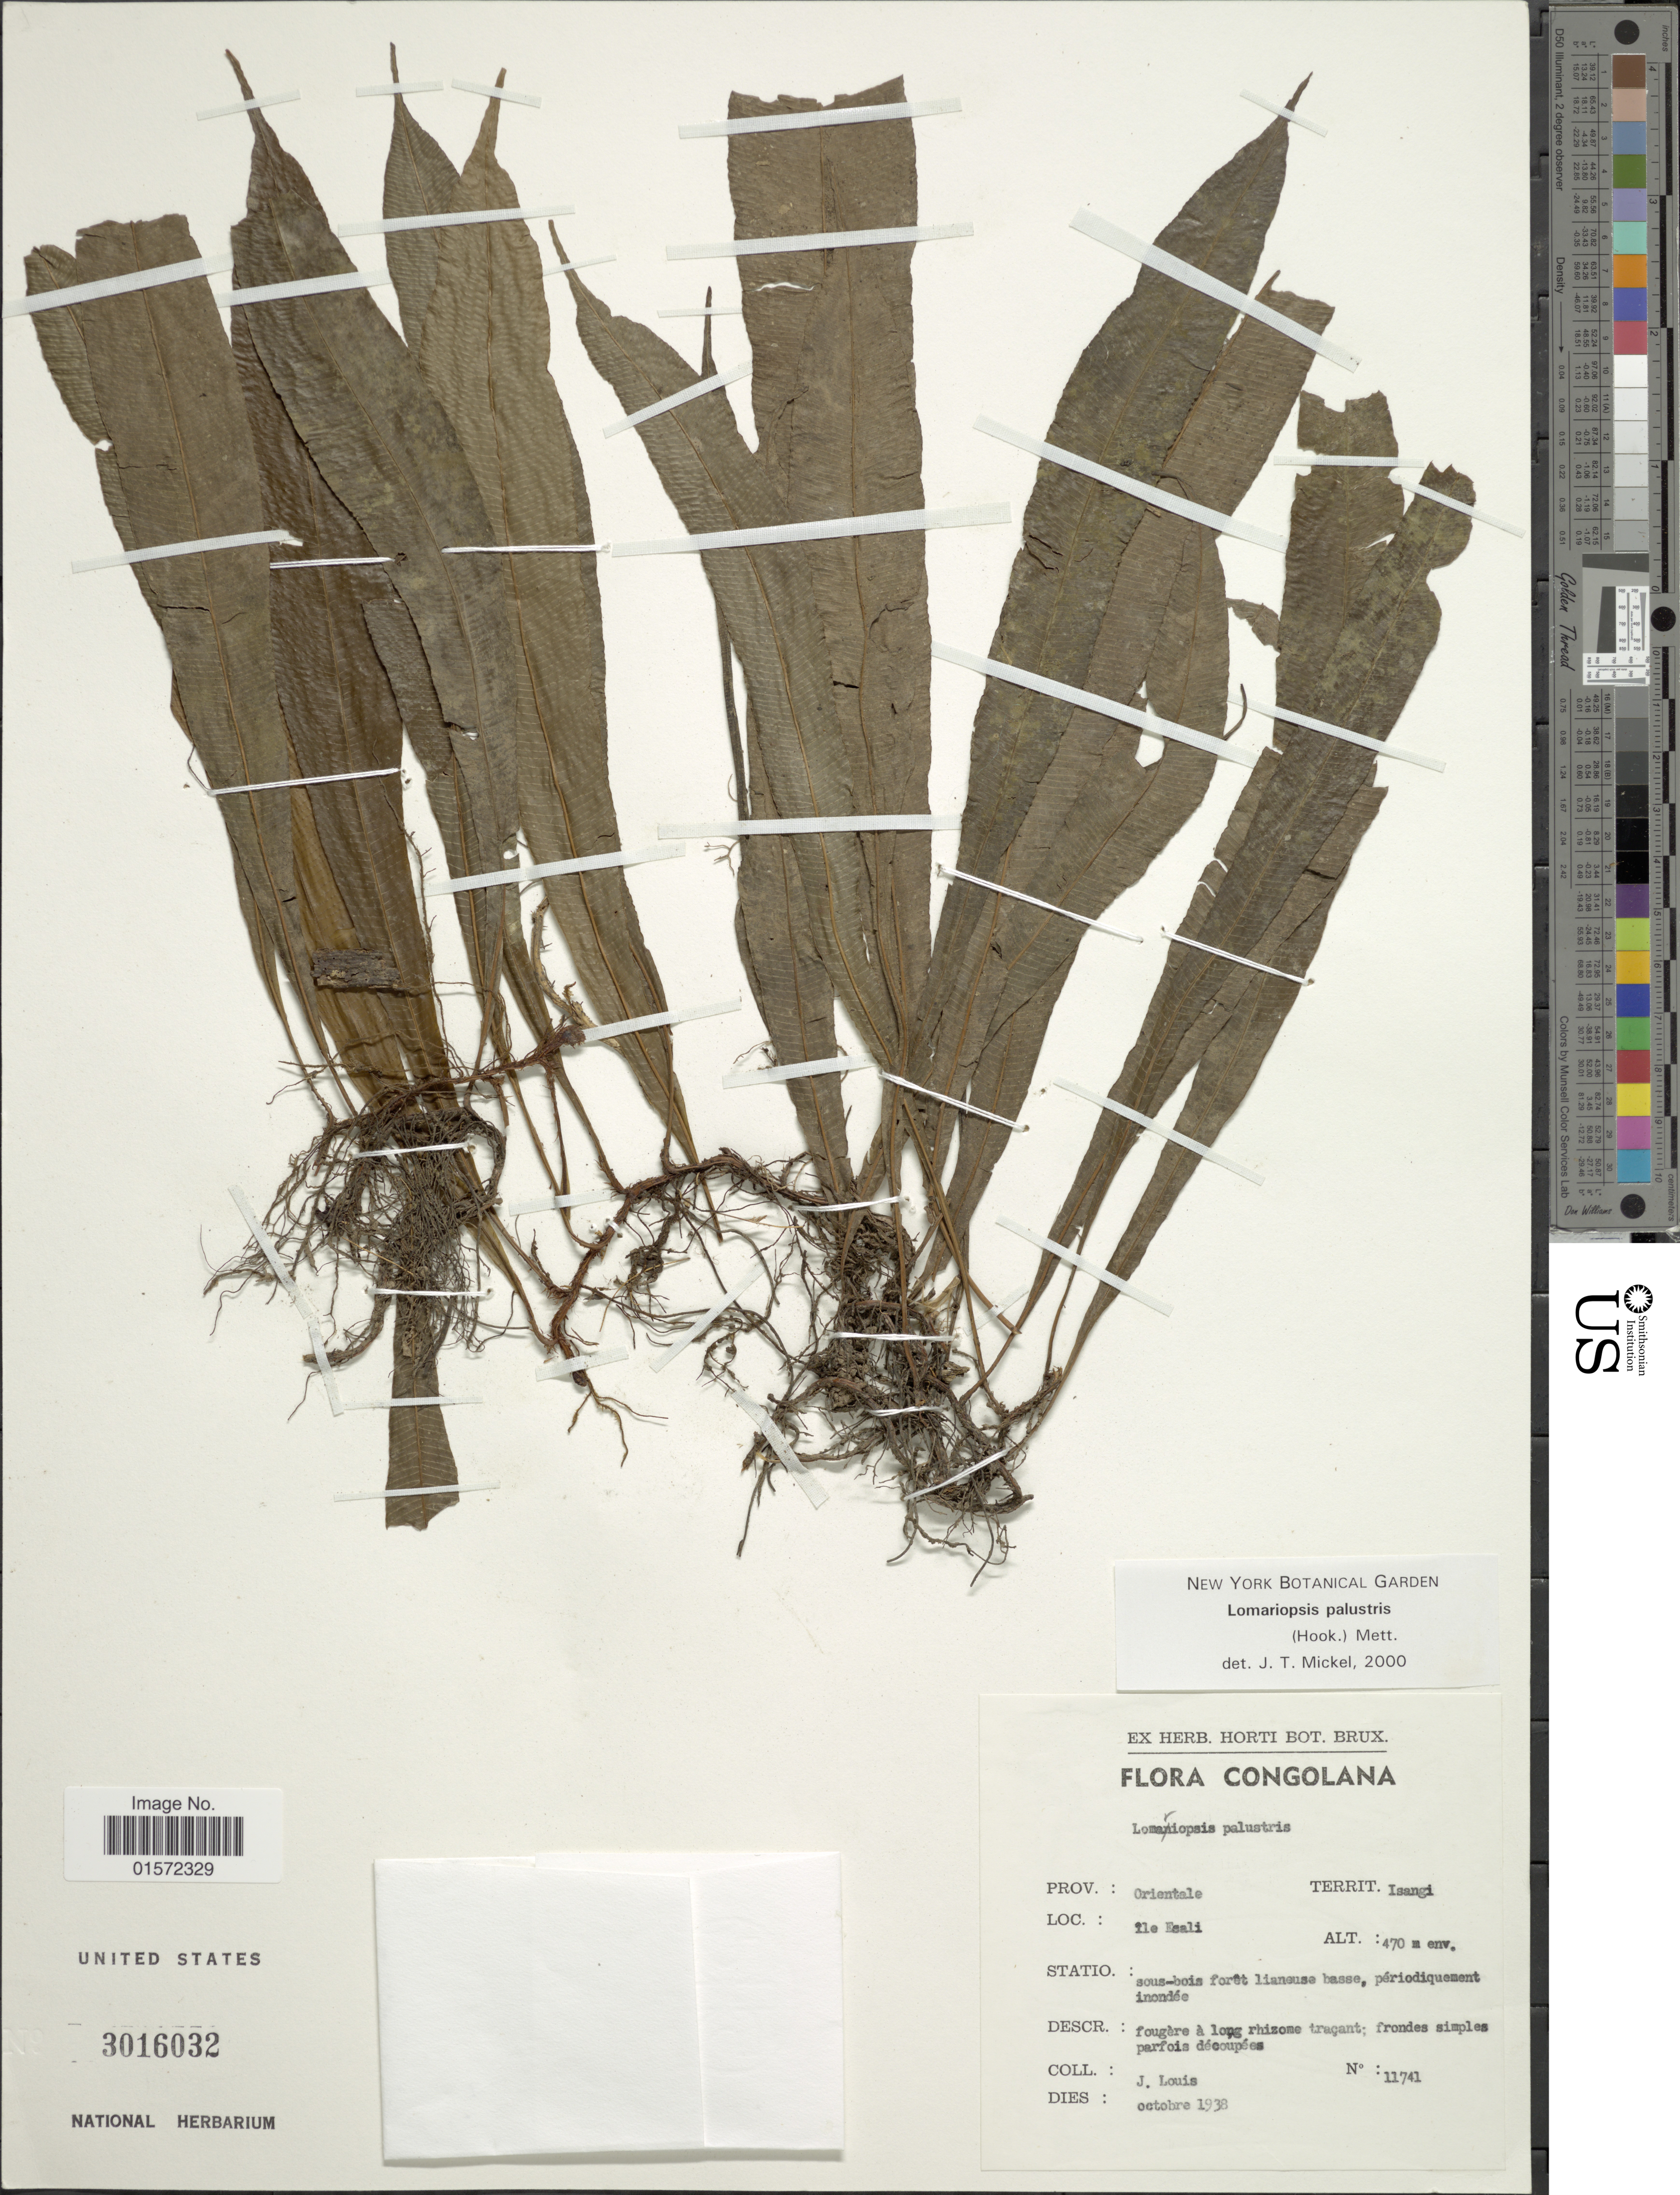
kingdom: Plantae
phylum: Tracheophyta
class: Polypodiopsida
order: Polypodiales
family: Lomariopsidaceae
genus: Lomariopsis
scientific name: Lomariopsis palustris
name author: (Hook.) Mett.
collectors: J. Louis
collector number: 11741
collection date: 1938-10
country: Congo, Democratic Republic of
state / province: Tshopo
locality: Territ. Isangi, Ile Esali, sous-bois forêt lianeuse basse, périodiquement inondée.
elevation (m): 470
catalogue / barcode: US 3016032